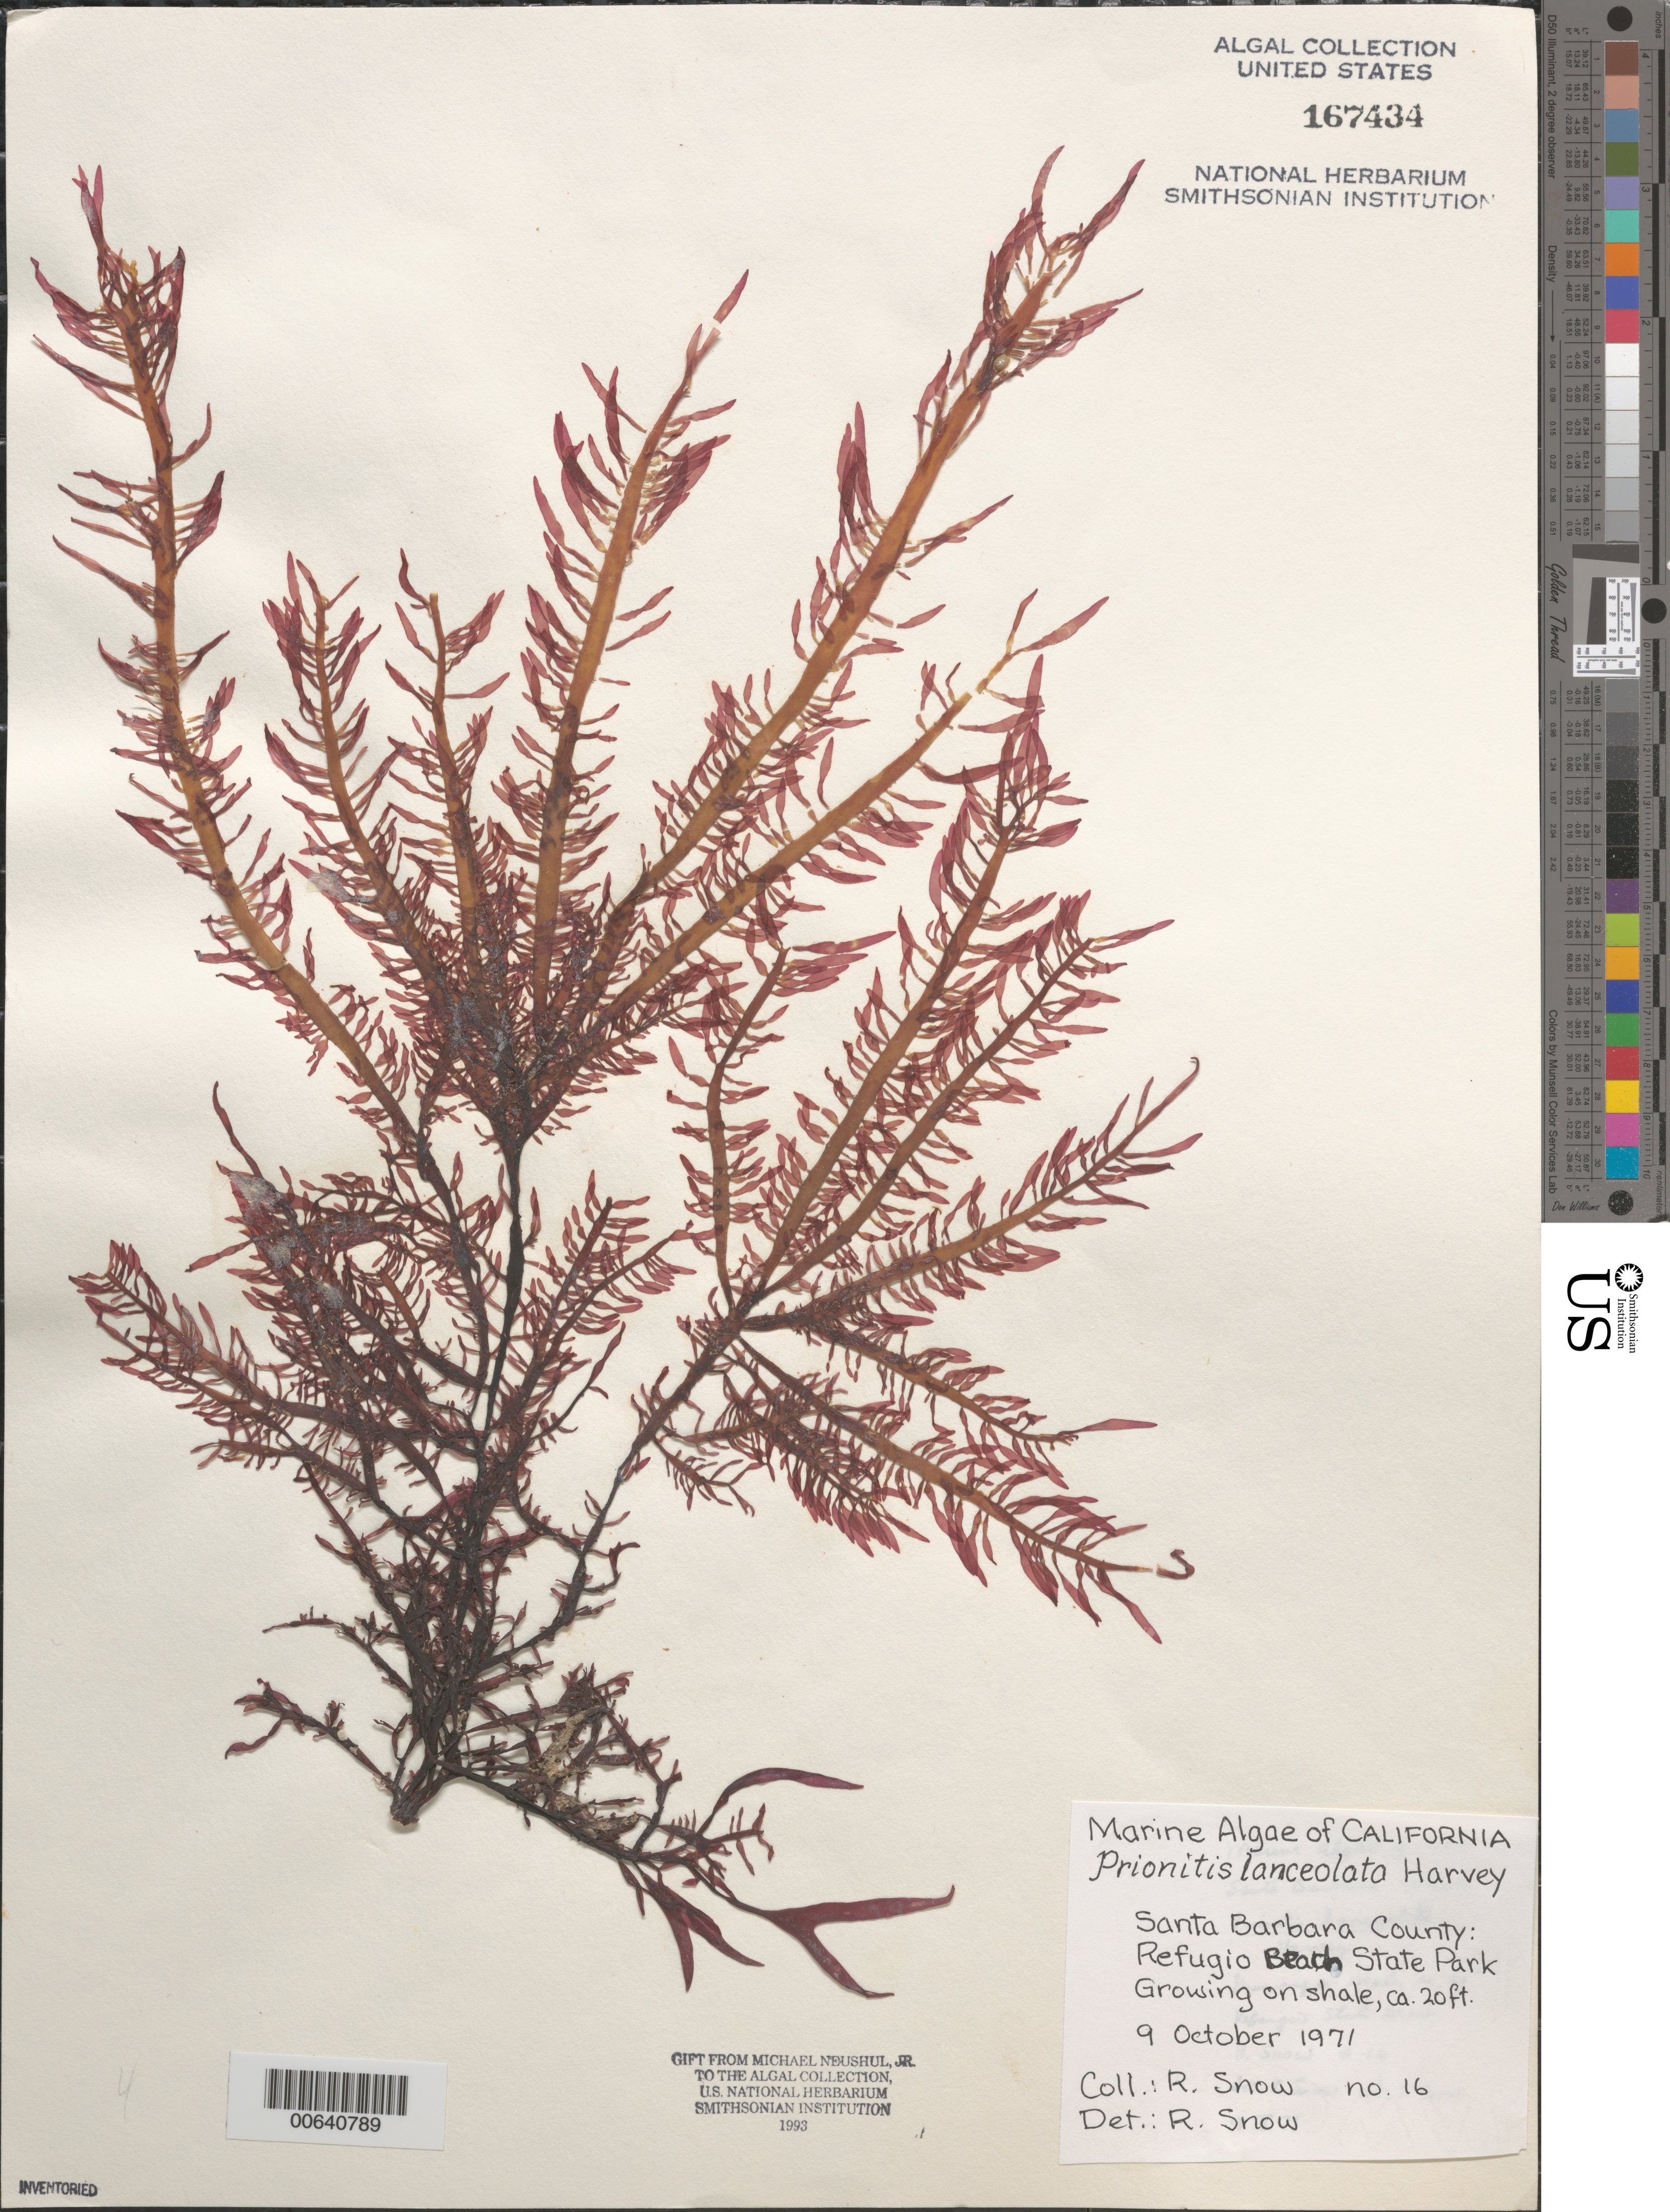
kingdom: Plantae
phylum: Rhodophyta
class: Florideophyceae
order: Cryptonemiales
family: Cryptonemiaceae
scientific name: Prionitis lanceolata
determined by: Snow, R.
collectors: R. Snow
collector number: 16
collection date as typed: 09 Oct 1971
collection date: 1971-10-09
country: United States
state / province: California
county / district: Santa Barbara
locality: Refugio Beach State Park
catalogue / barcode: US 167434